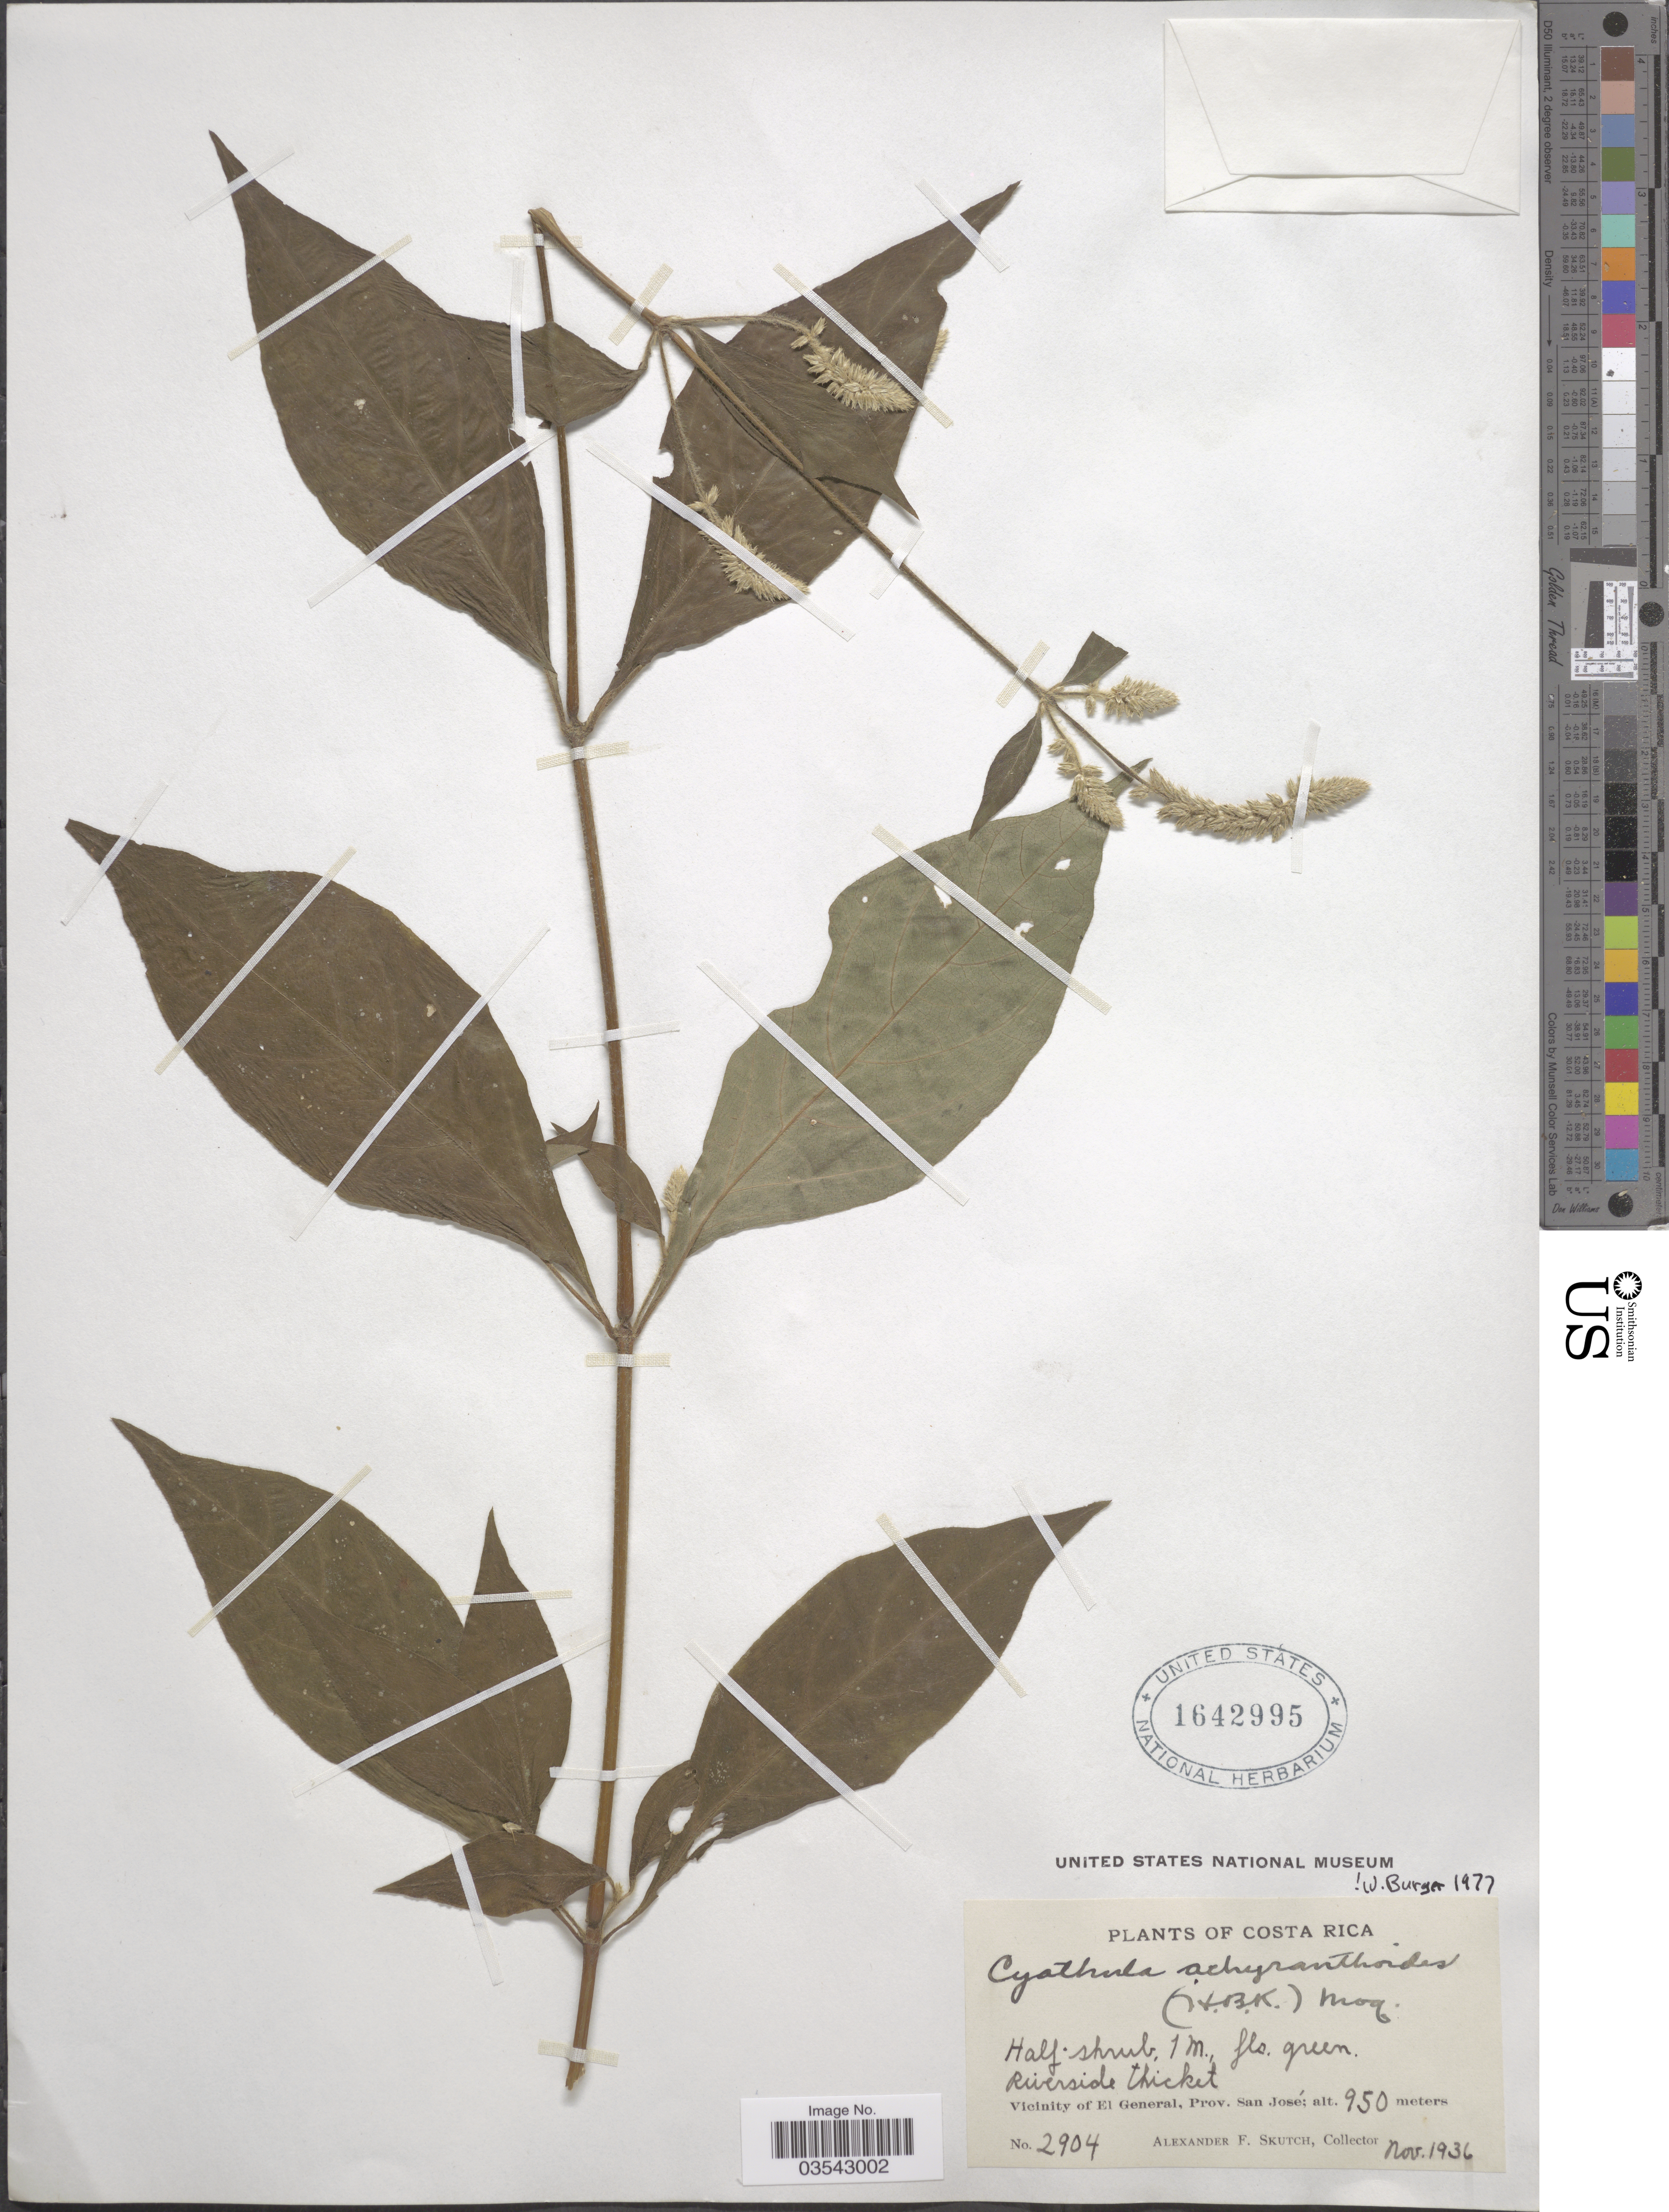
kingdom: Plantae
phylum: Tracheophyta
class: Magnoliopsida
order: Caryophyllales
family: Amaranthaceae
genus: Cyathula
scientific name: Cyathula achyranthoides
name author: (Kunth) Moq.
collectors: A. F. Skutch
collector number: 2904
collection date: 1936-11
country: Costa Rica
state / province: San José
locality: Vicinity of El General.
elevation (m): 950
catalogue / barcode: US 1642995